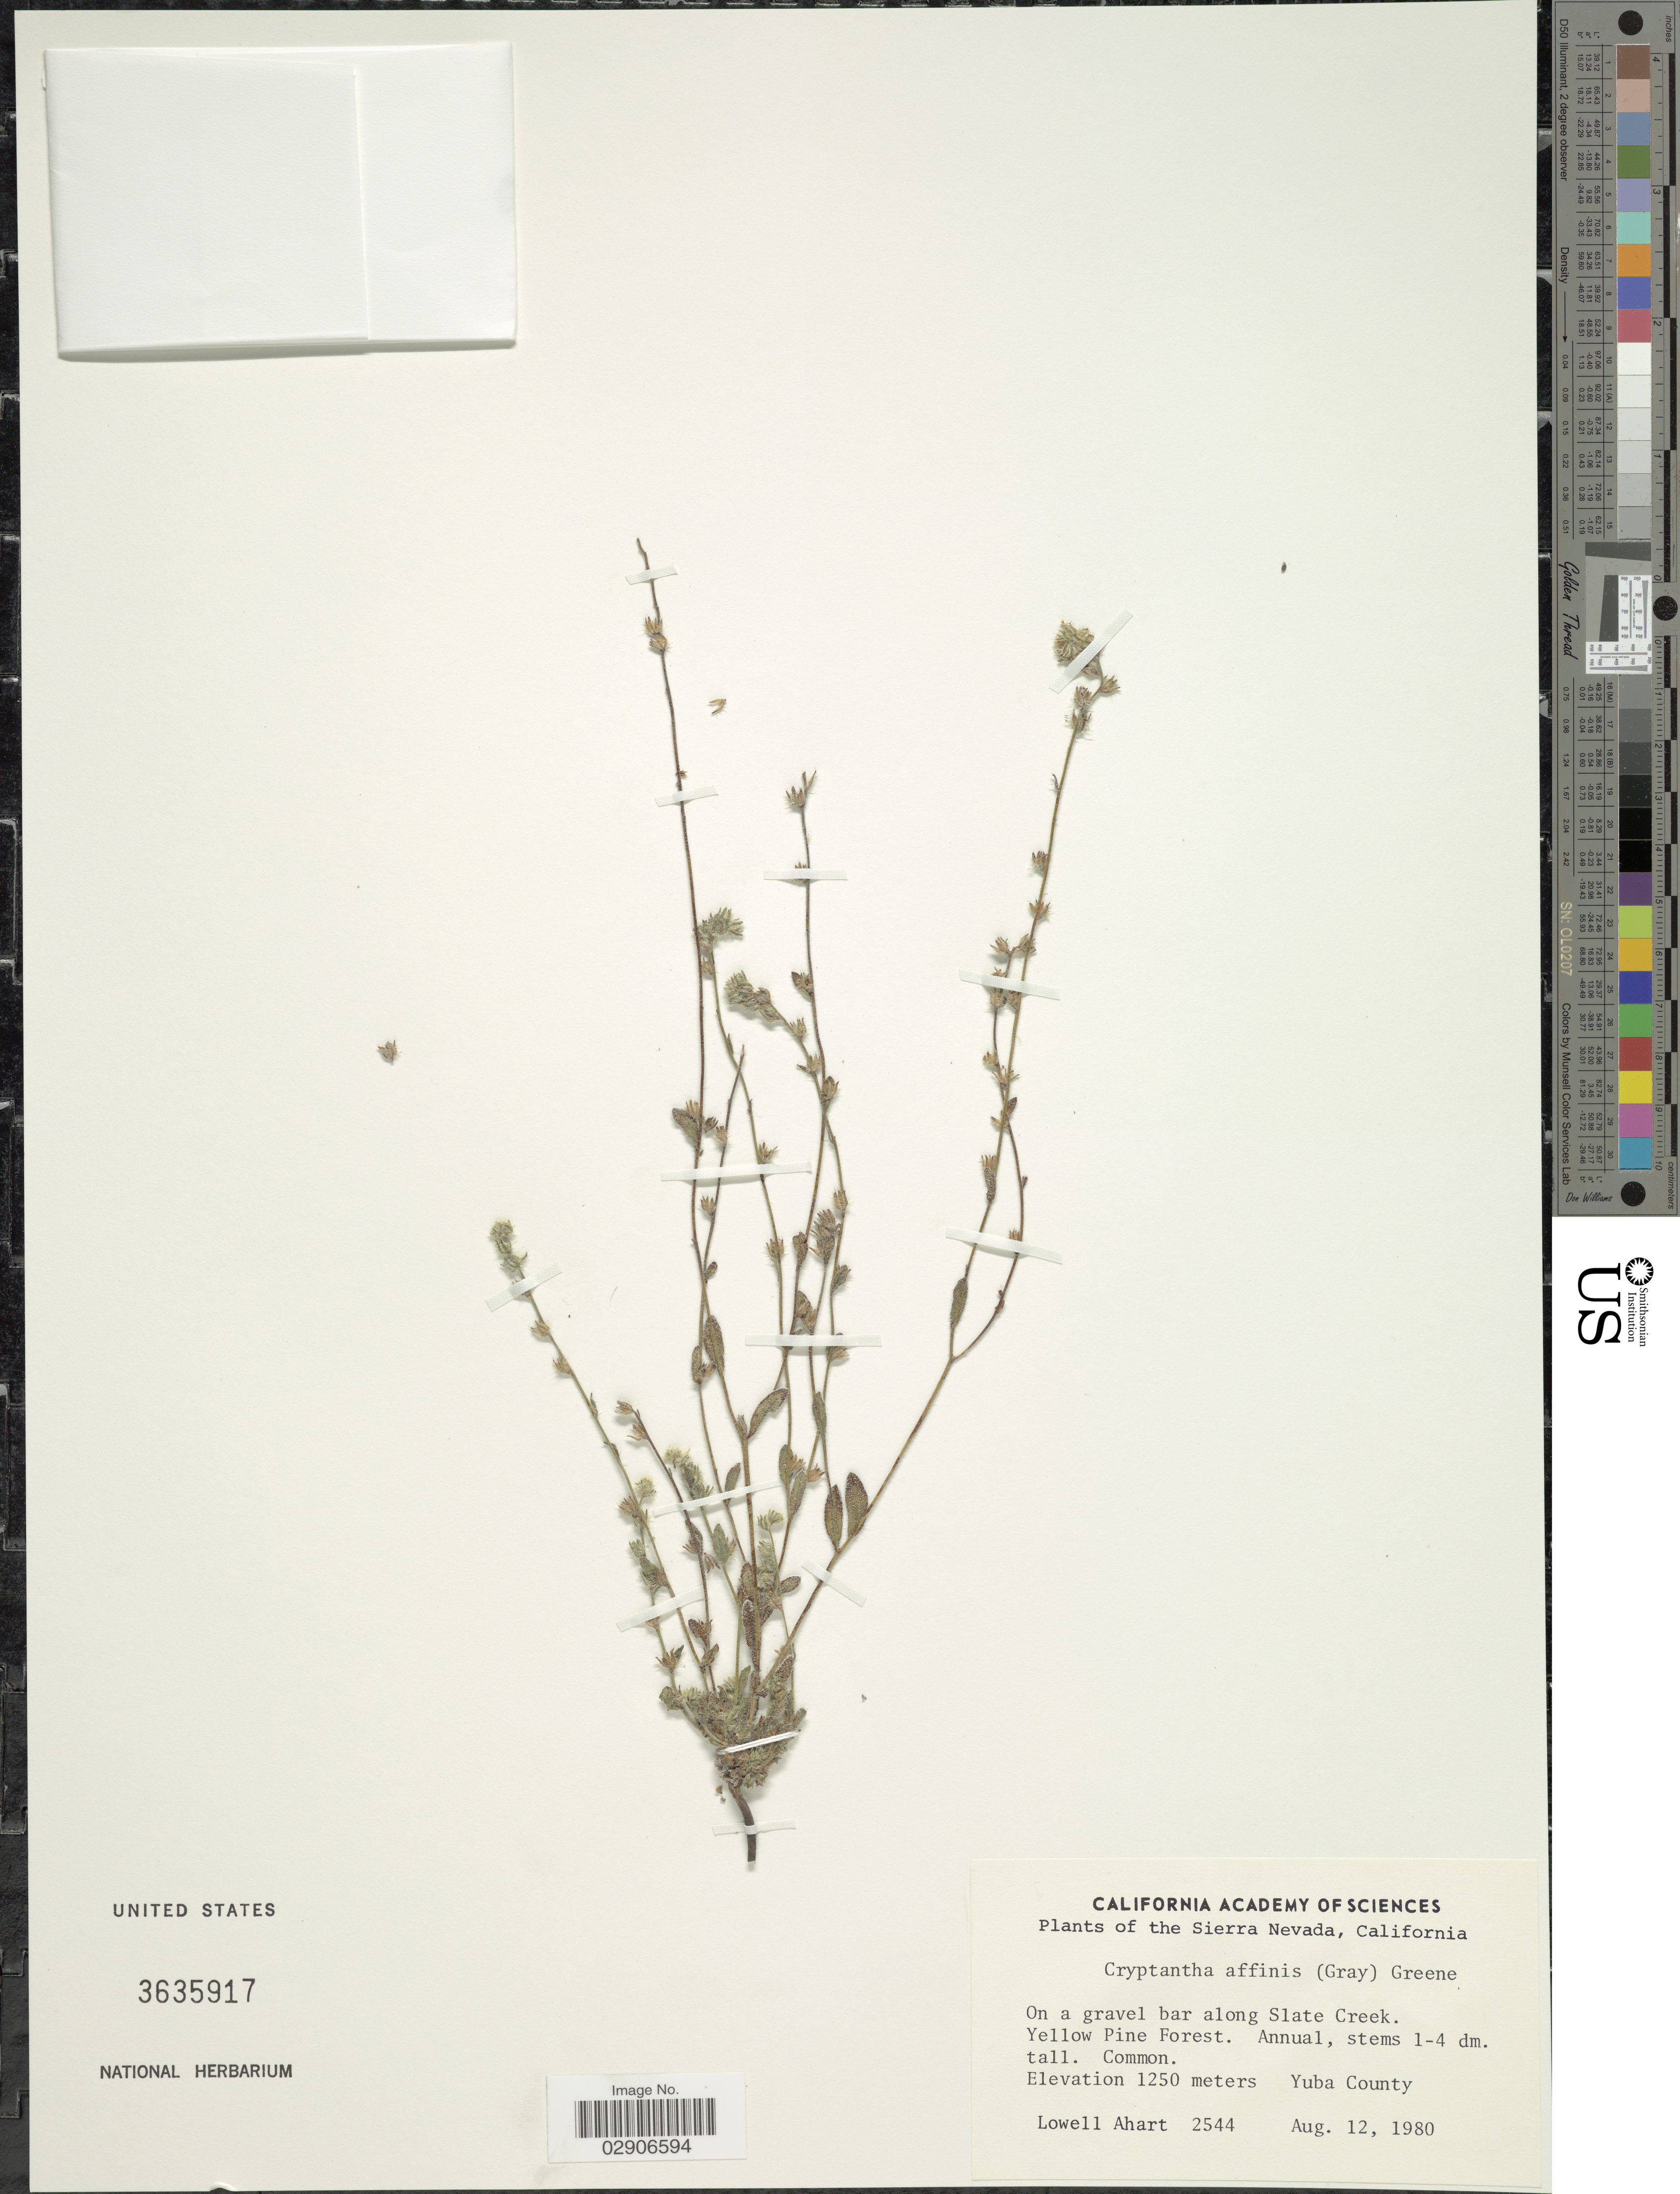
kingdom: Plantae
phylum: Tracheophyta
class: Magnoliopsida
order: Boraginales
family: Boraginaceae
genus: Cryptantha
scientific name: Cryptantha affinis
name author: (A. Gray) Greene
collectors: L. Ahart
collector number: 2544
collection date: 1980-08-12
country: United States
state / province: California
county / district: Yuba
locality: On a gravel bar along Slate Creek. Yuba County. The Sierra Nevada, California.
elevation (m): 1250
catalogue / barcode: US 3635917